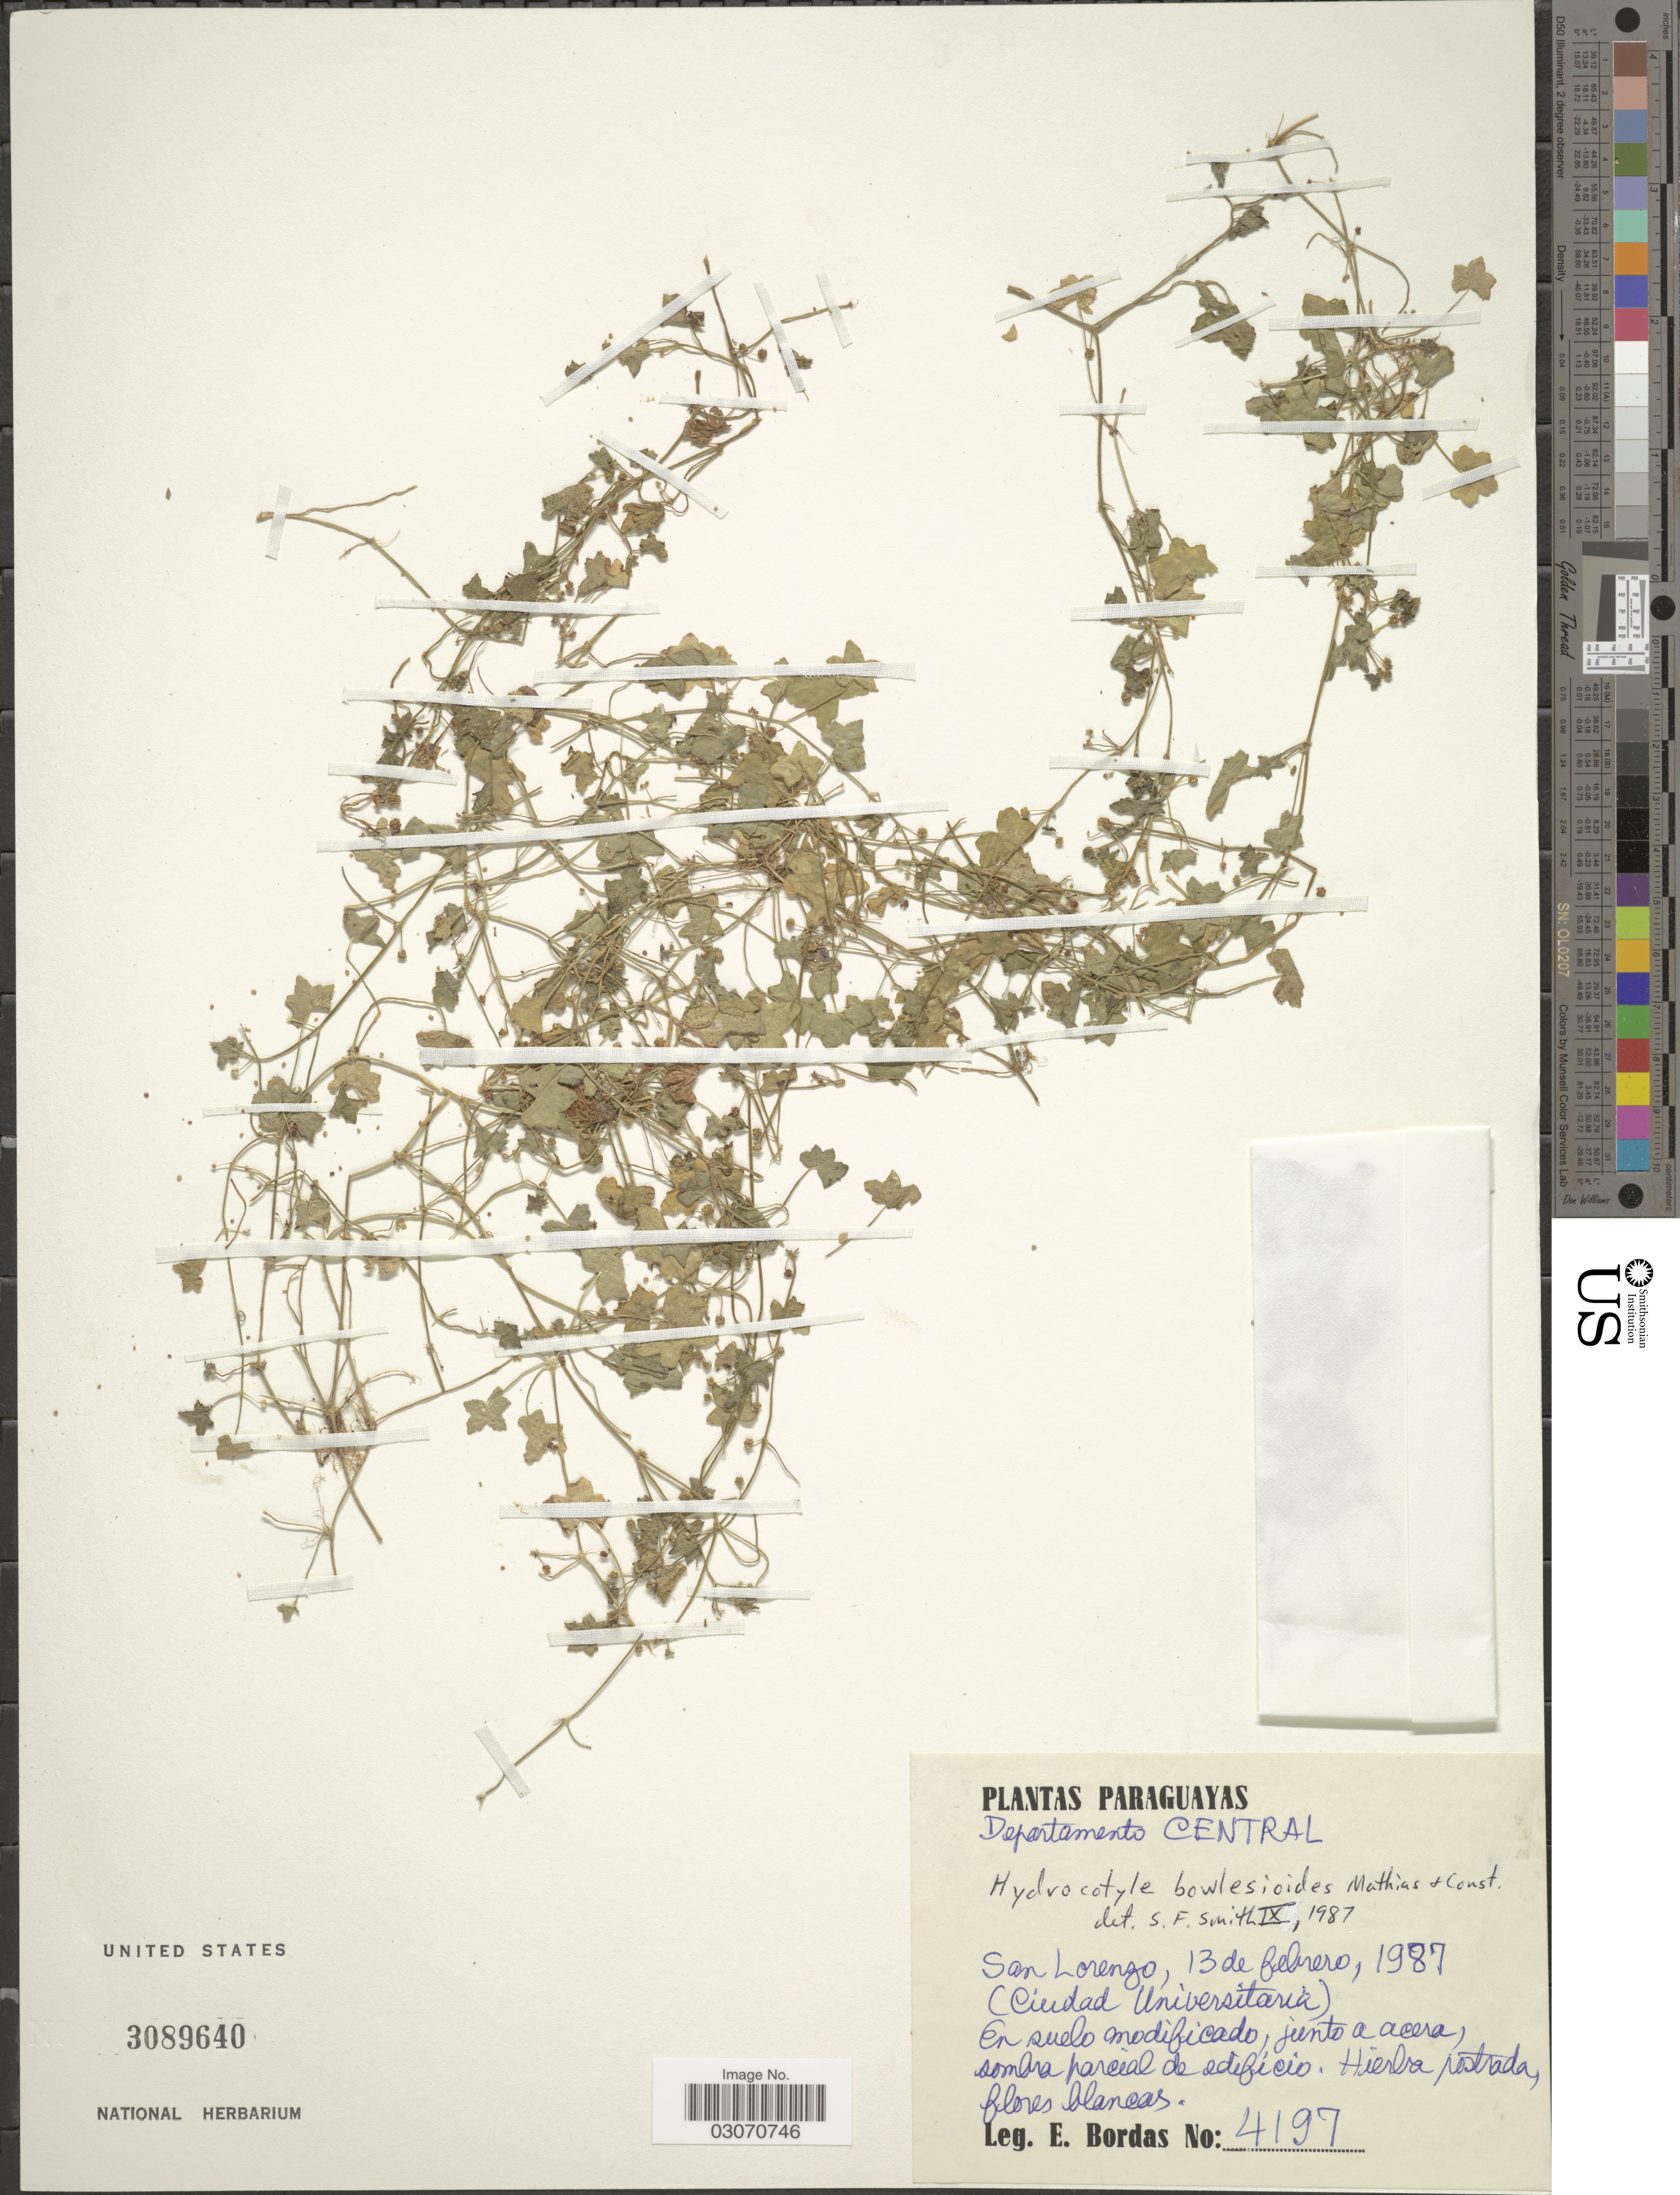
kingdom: Plantae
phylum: Tracheophyta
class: Magnoliopsida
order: Apiales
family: Araliaceae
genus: Hydrocotyle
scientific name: Hydrocotyle bowlesioides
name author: Mathias & Constance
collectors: E. Bordas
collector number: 4197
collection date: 1987-02-13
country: Paraguay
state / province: Central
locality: Departamento Central, San Lorenzo.(Ciudad Universitaria).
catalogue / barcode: US 3089640